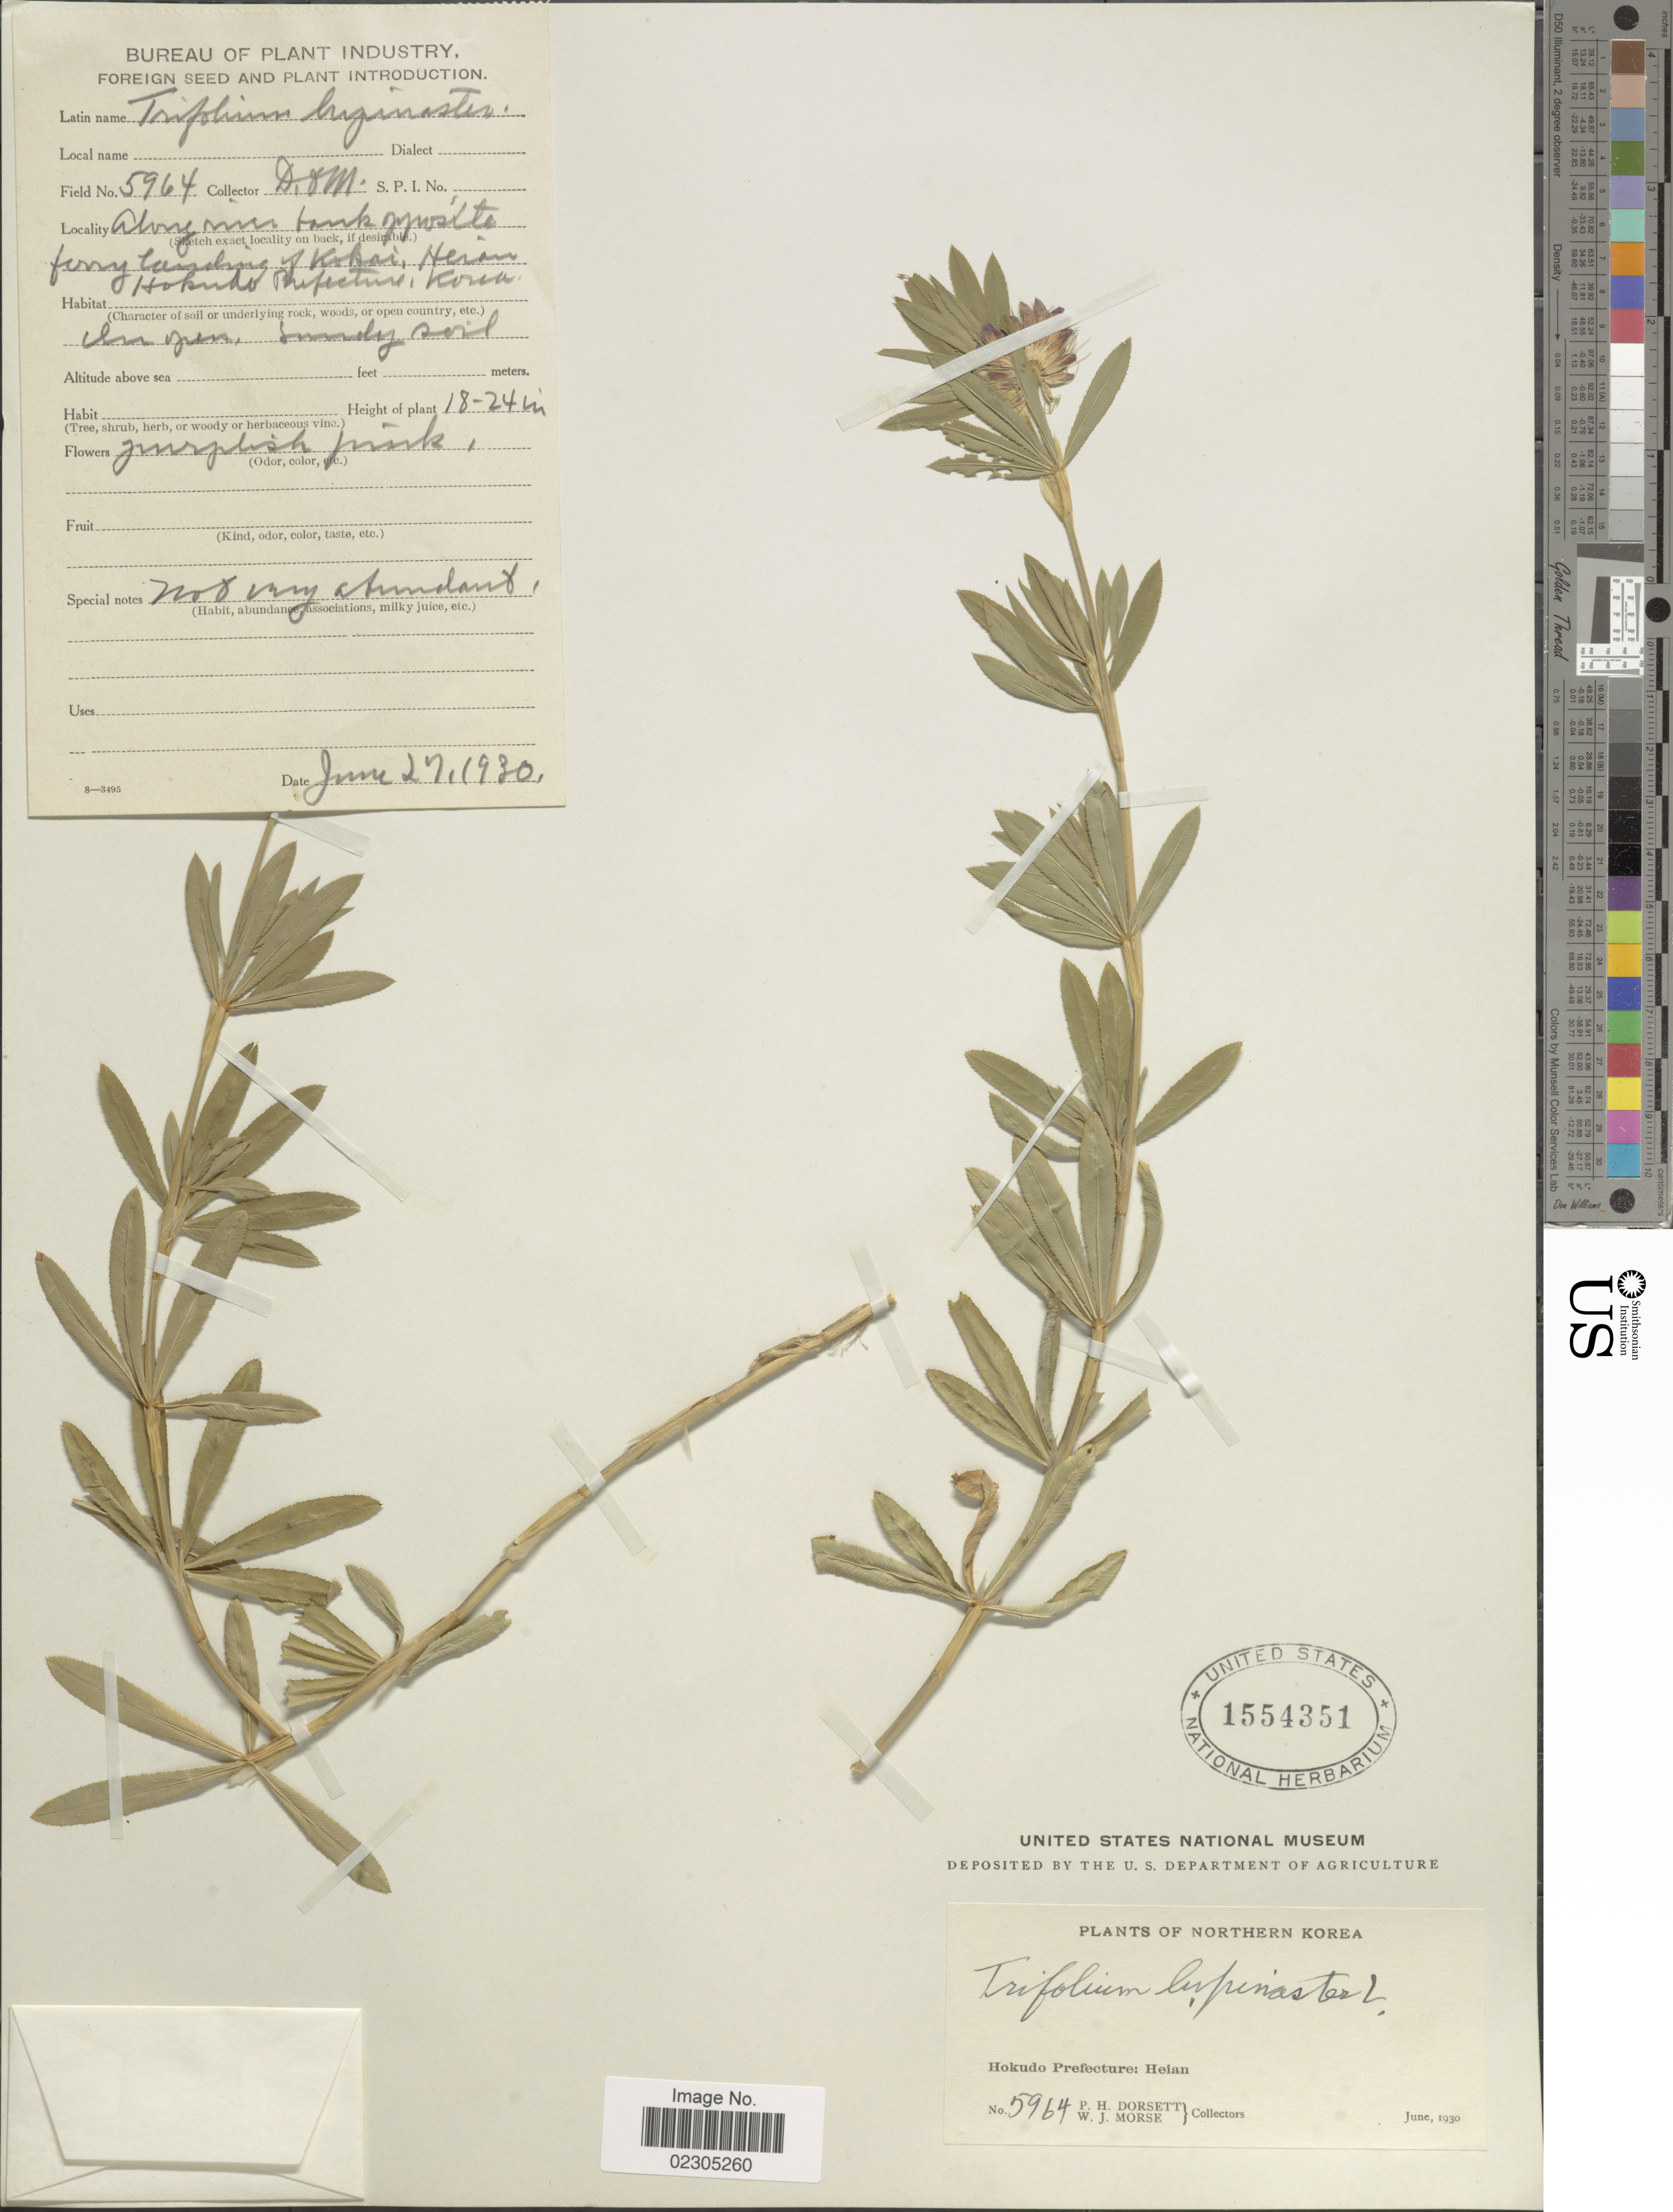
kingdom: Plantae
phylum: Tracheophyta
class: Magnoliopsida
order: Fabales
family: Fabaceae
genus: Trifolium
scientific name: Trifolium lupinaster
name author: L.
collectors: P. H. Dorsett & W. J. Morse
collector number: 5964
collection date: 1930-06-27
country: North Korea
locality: Hokudo Prefecture: Heian. Above mine tank jujusitto ferry crushing f Kokai Heian.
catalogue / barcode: US 1554351